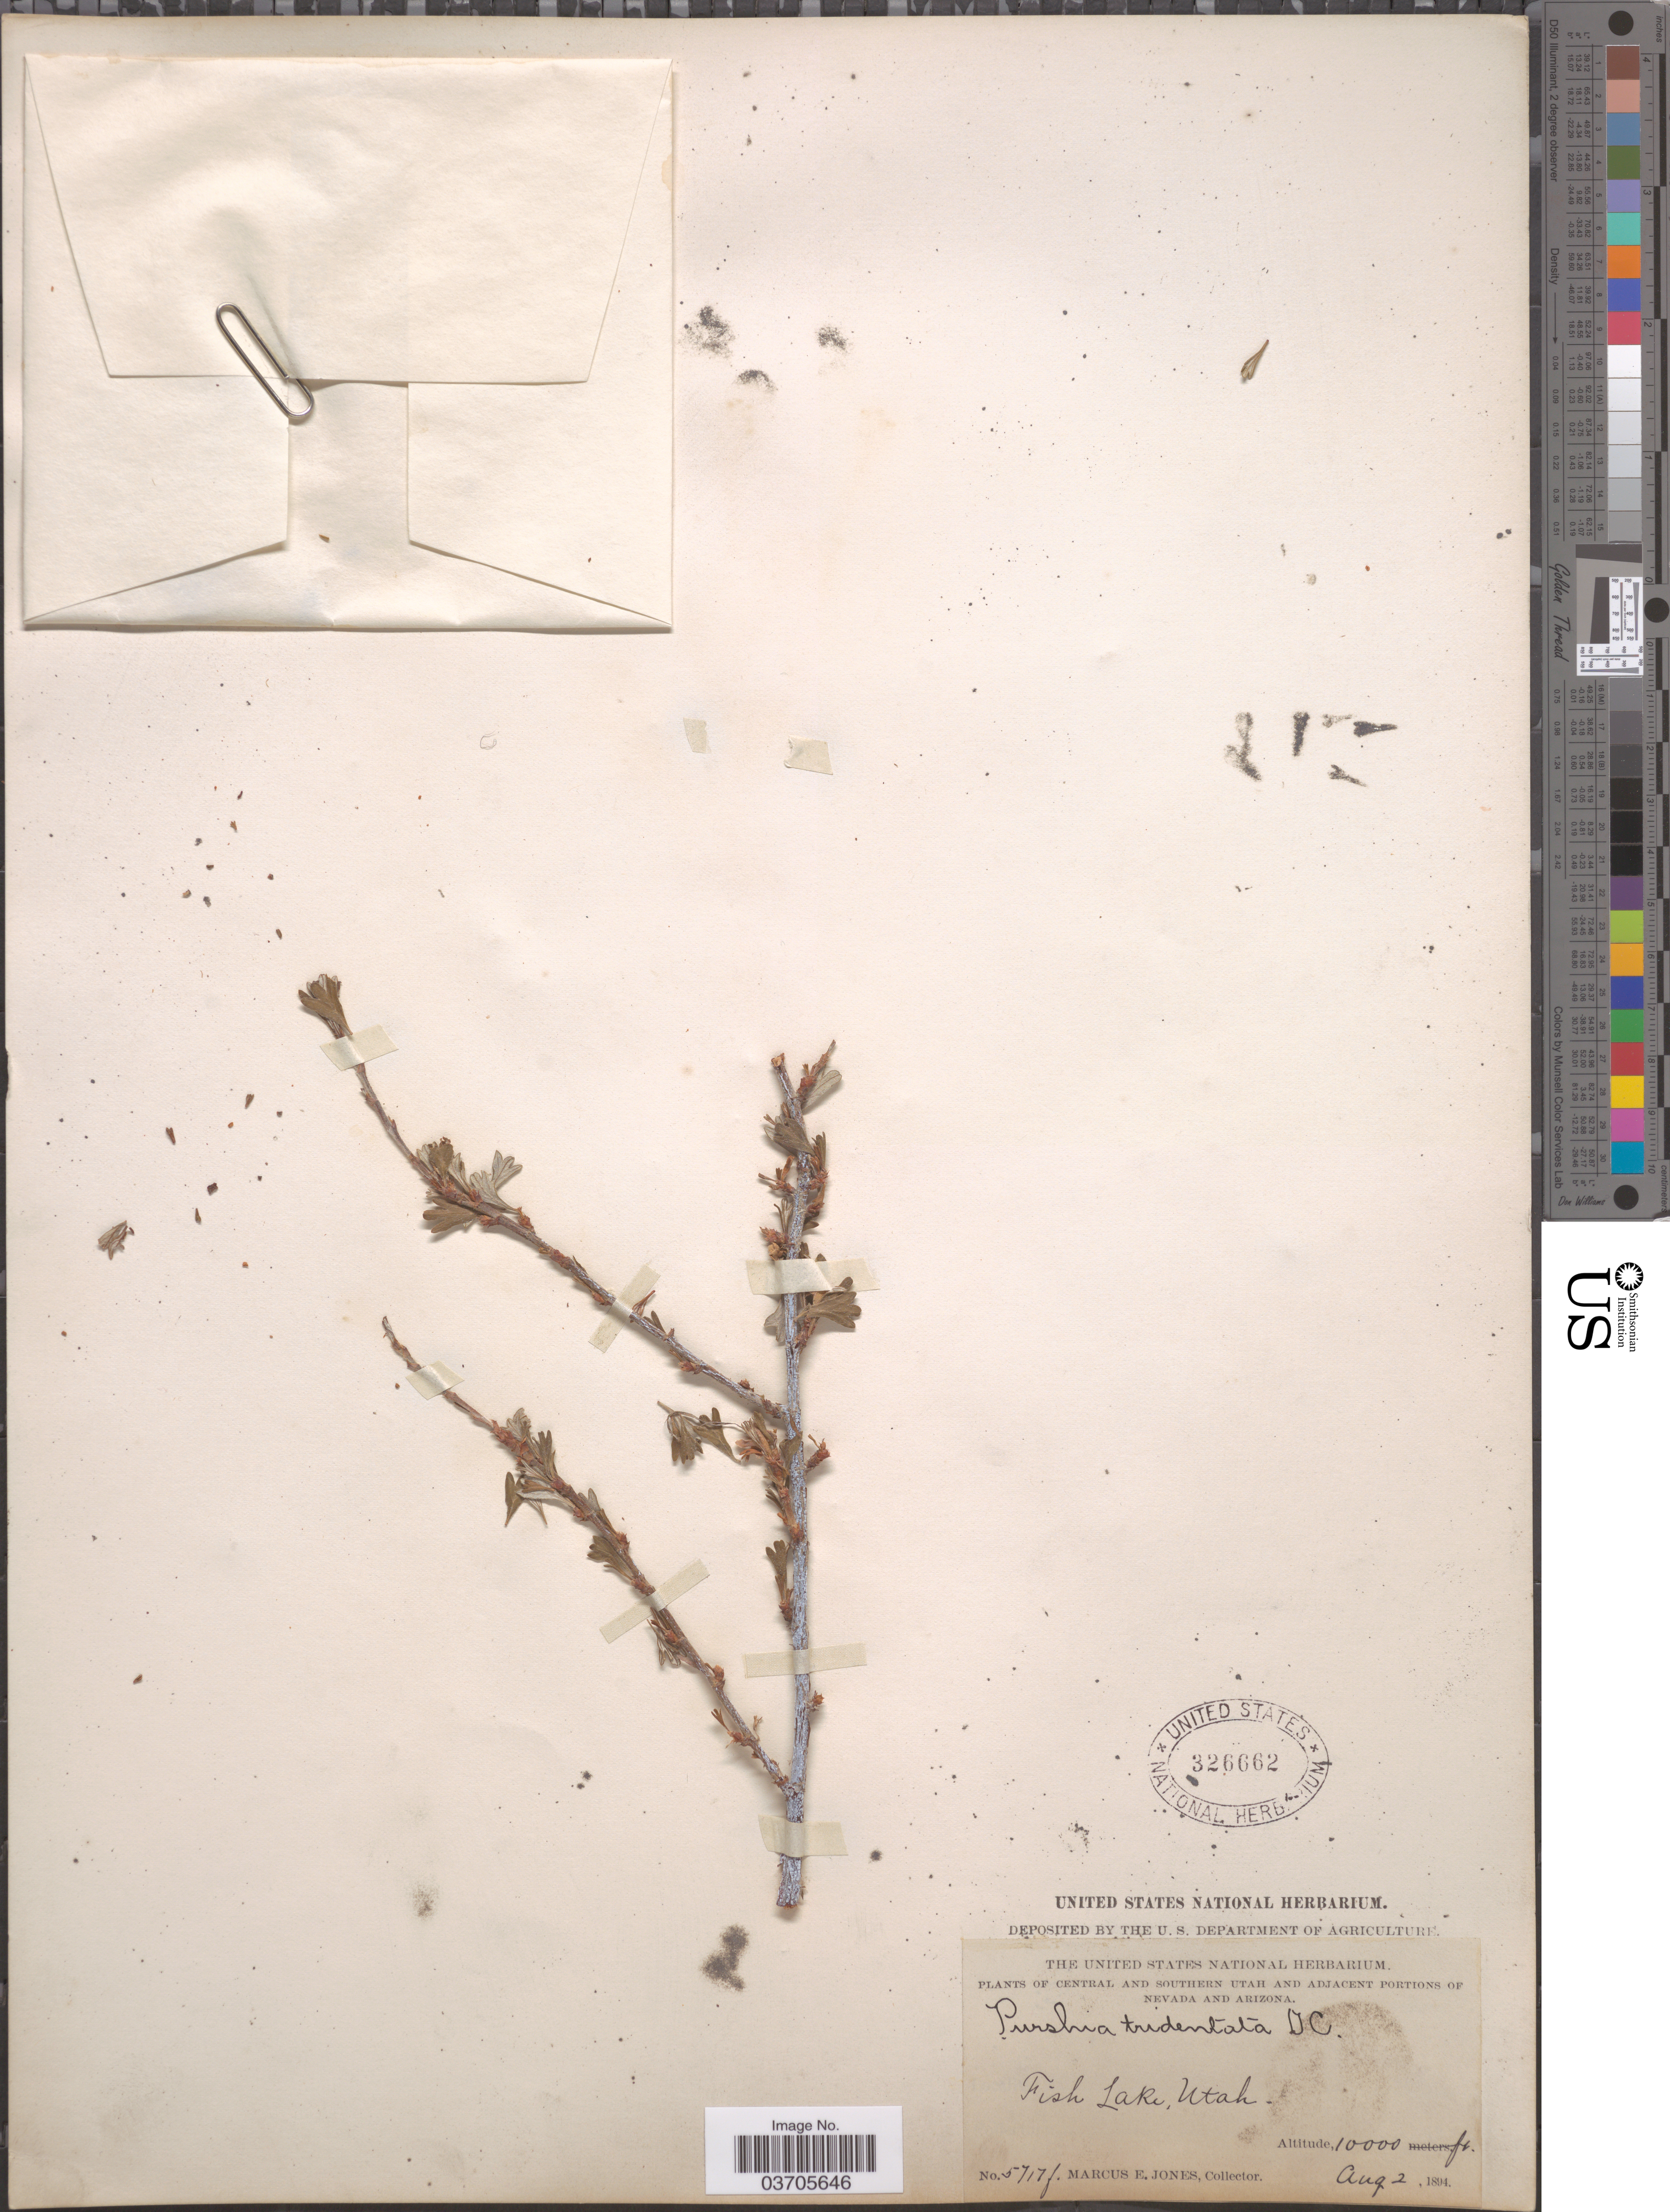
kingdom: Plantae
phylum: Tracheophyta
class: Magnoliopsida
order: Rosales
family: Rosaceae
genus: Purshia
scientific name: Purshia tridentata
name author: (Pursh) DC.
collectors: M. E. Jones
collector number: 5717f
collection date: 1894-08-02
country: United States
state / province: Utah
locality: Central and Southern Utah. Fish Lake.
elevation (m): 3048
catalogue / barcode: US 326662